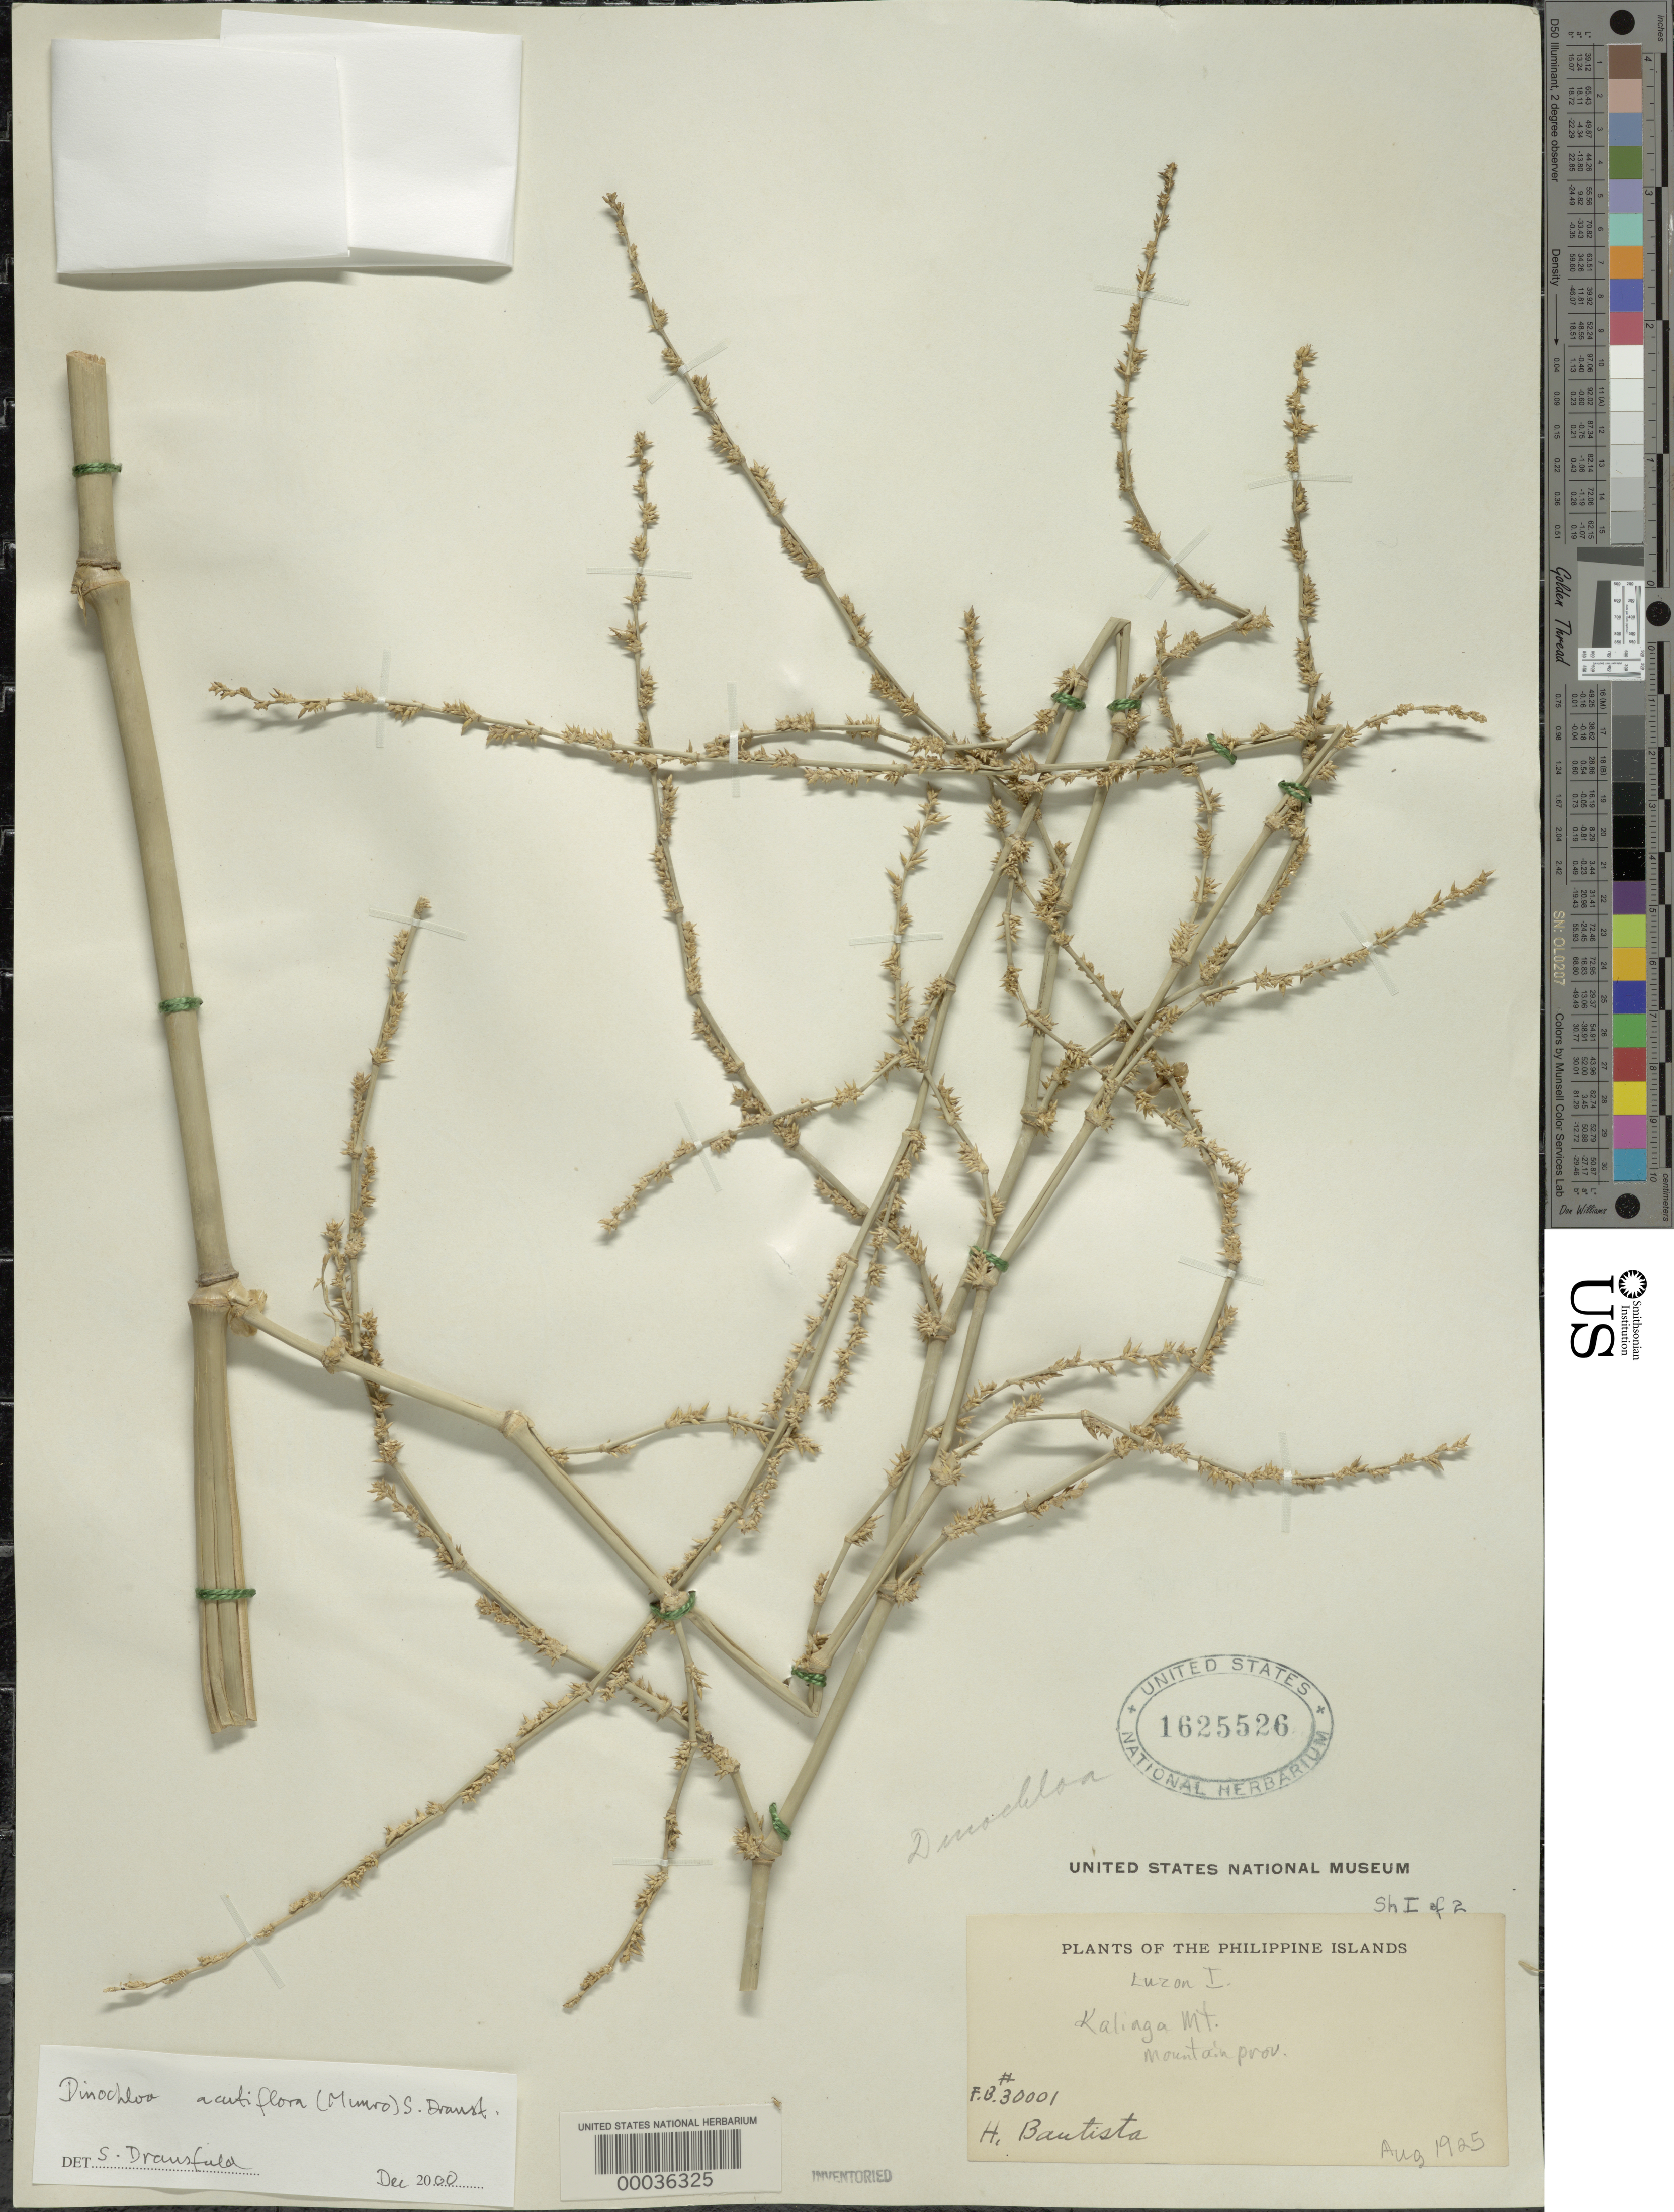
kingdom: Plantae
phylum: Tracheophyta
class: Liliopsida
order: Poales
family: Poaceae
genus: Dinochloa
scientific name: Dinochloa acutiflora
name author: (Munro) Soenarko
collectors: H. Bautista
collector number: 30001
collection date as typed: Aug 1925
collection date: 1925-08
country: Philippines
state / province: Cordillera (Administrative Region)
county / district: Mountain province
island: Luzon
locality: Kalinga Mt.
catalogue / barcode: US 1625526